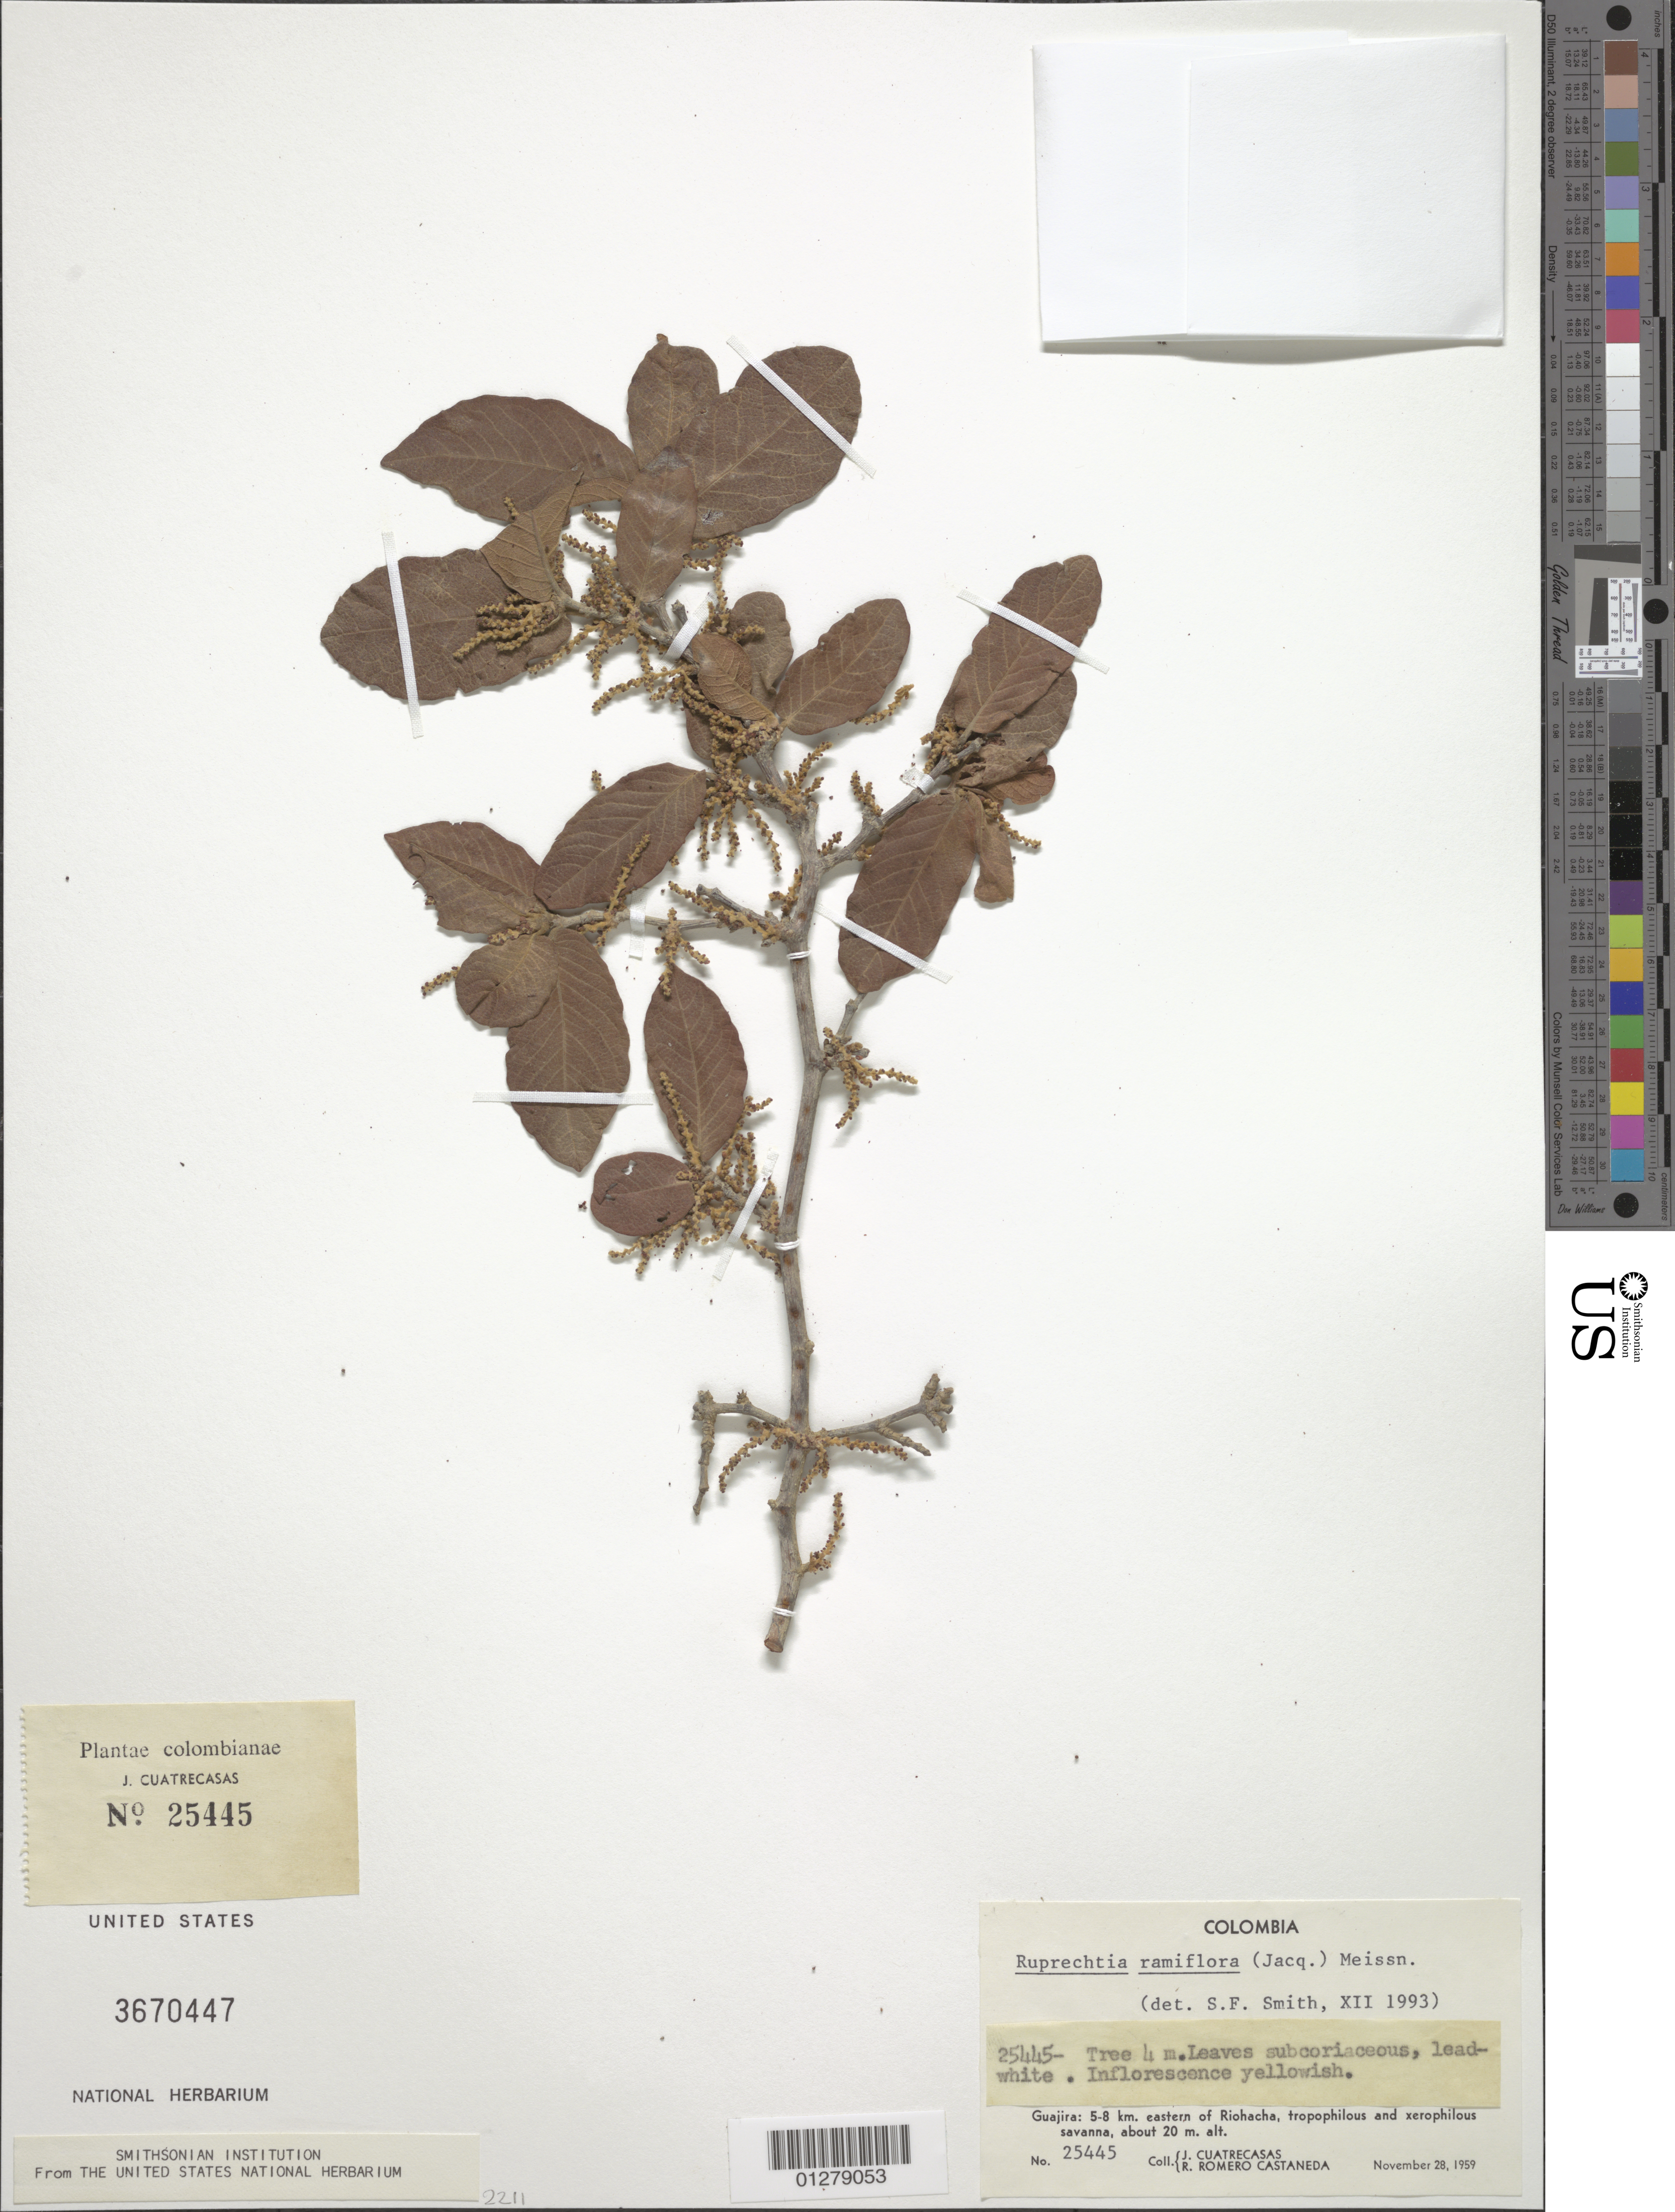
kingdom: Plantae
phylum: Tracheophyta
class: Magnoliopsida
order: Caryophyllales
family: Polygonaceae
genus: Ruprechtia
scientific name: Ruprechtia ramiflora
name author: (Jacq.) C.A. Mey.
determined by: Smith, Stephen F., (US), NMNH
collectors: J. Cuatrecasas & R. Romero Castañeda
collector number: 25445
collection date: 1959-11-28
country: Colombia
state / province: La Guajira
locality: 5-8km. E of Riohacha.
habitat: Tropophilous and xerophilous savanna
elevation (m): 20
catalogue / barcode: US 3670447